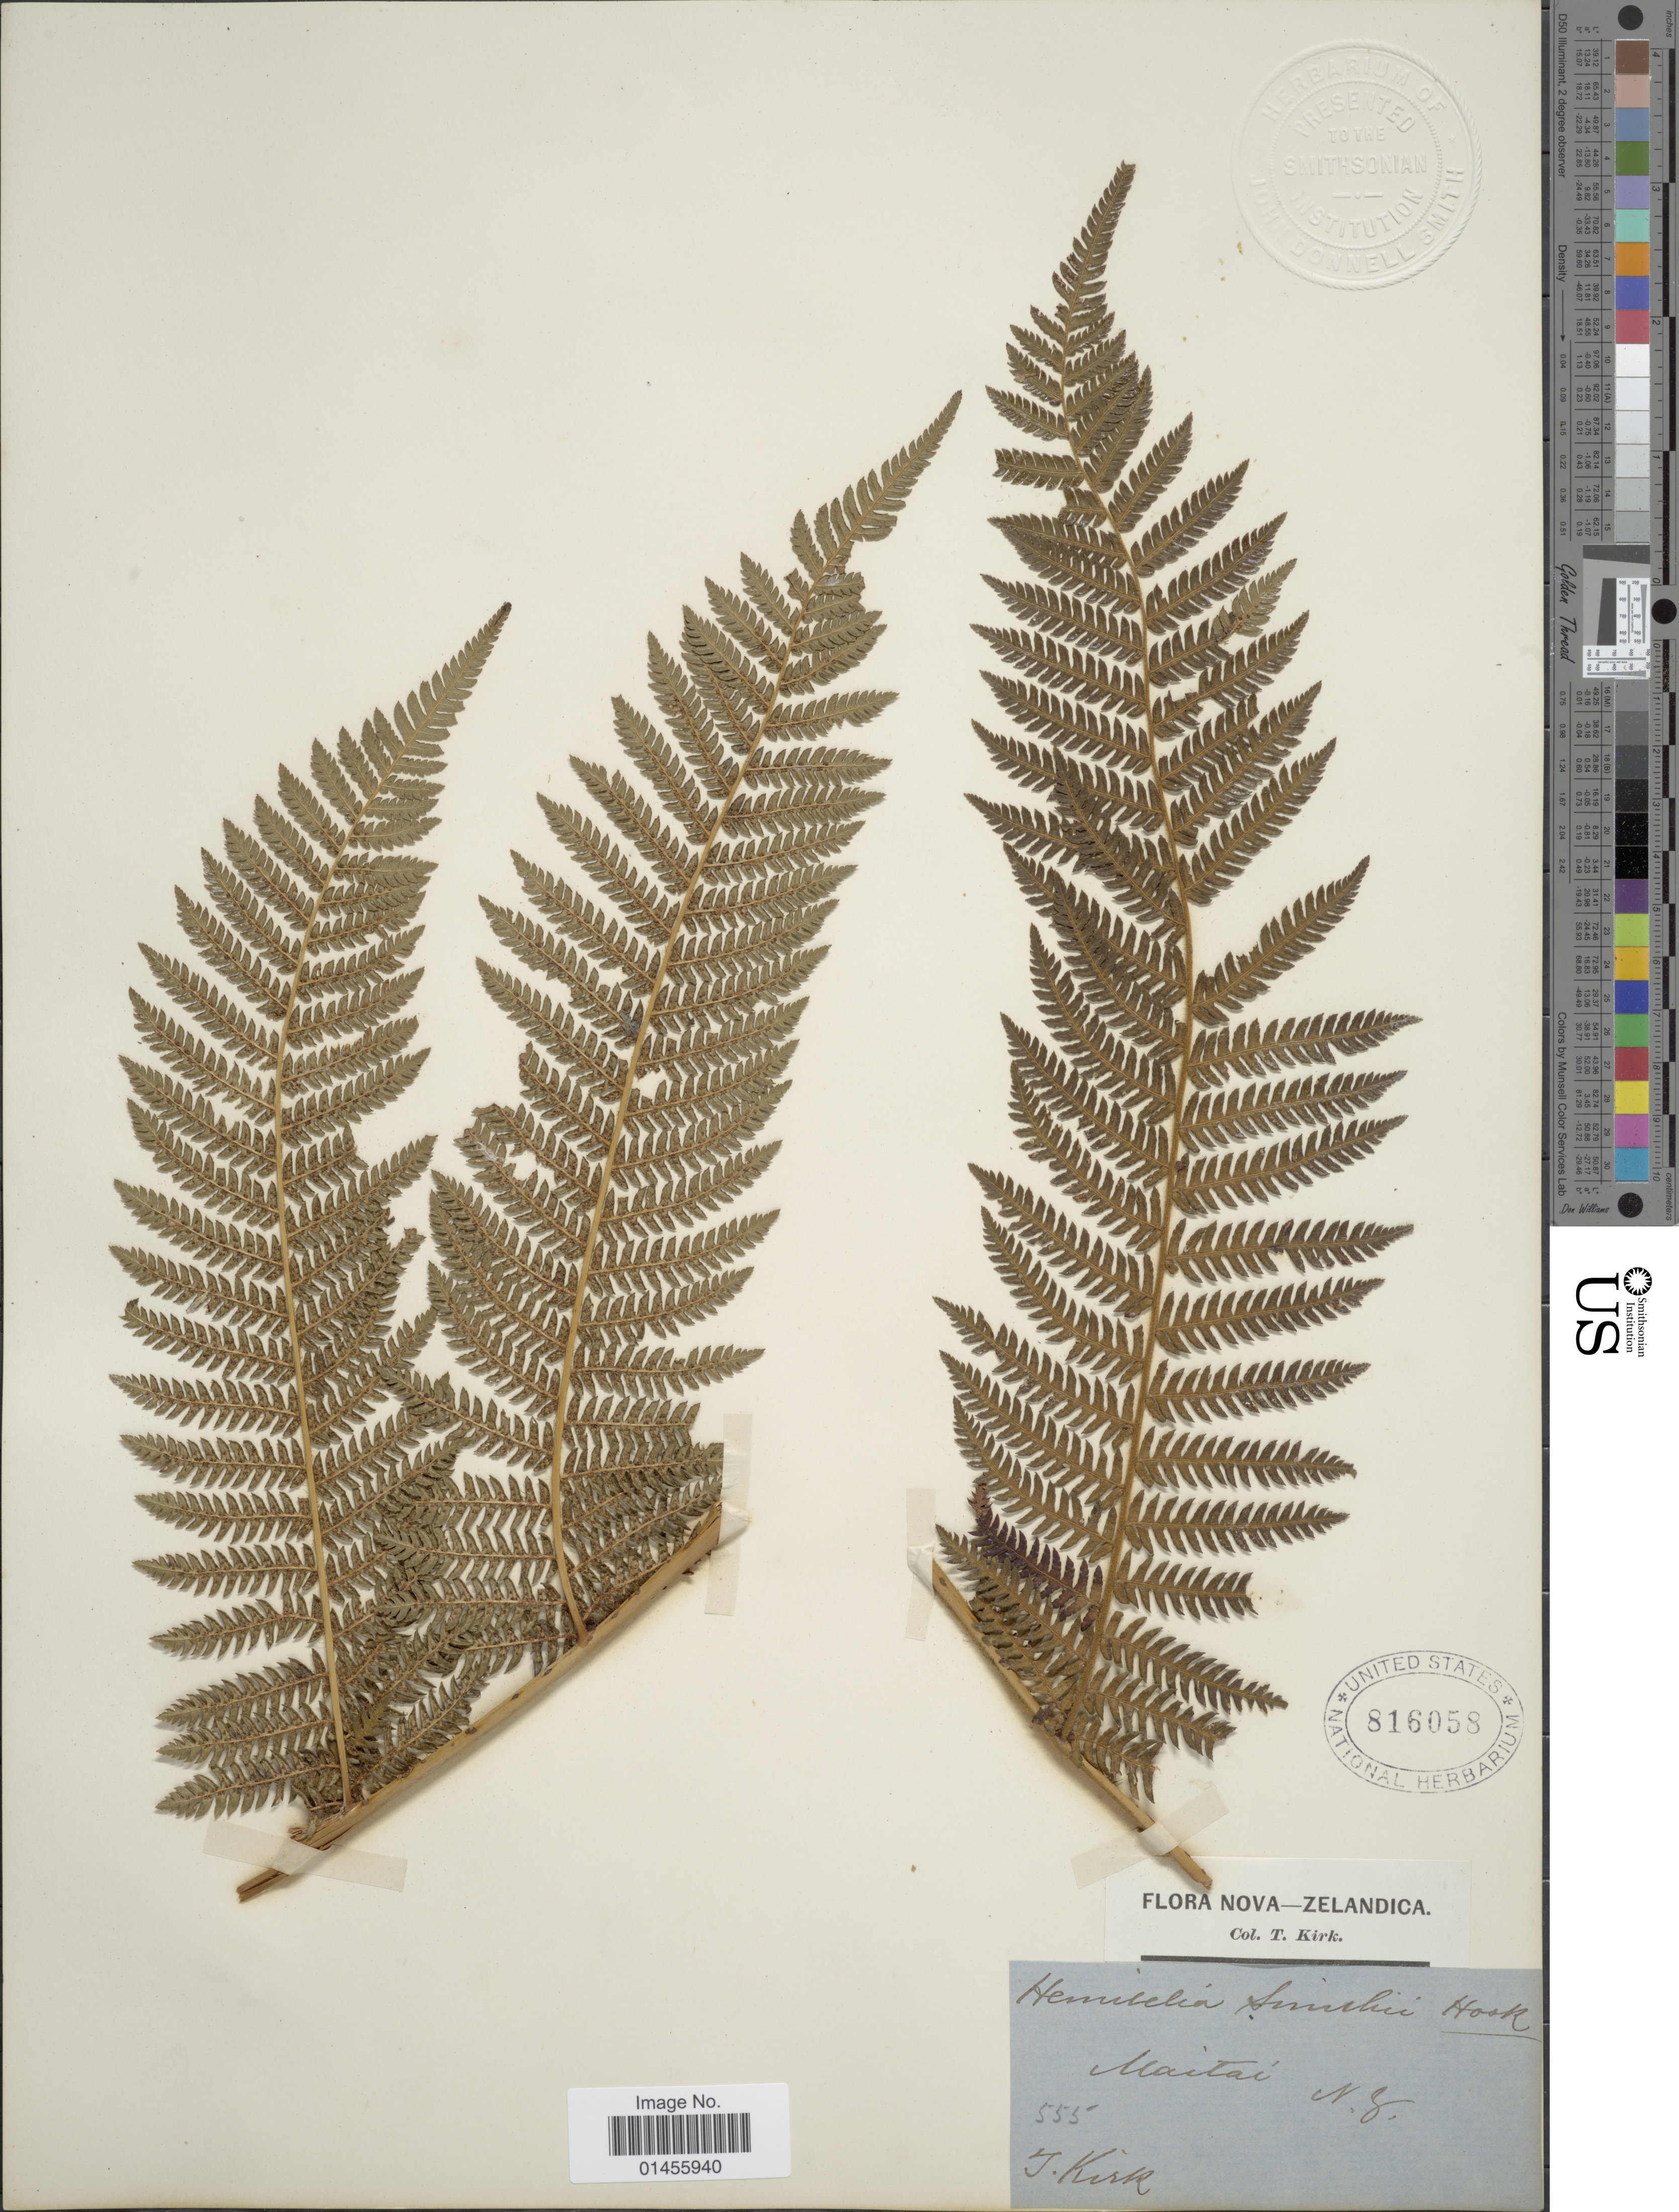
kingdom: Plantae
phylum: Tracheophyta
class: Polypodiopsida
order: Cyatheales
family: Cyatheaceae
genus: Alsophila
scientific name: Alsophila smithii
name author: (Hook.) R.M. Tryon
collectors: T. Kirk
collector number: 555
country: New Zealand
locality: Maitai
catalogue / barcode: US 816058